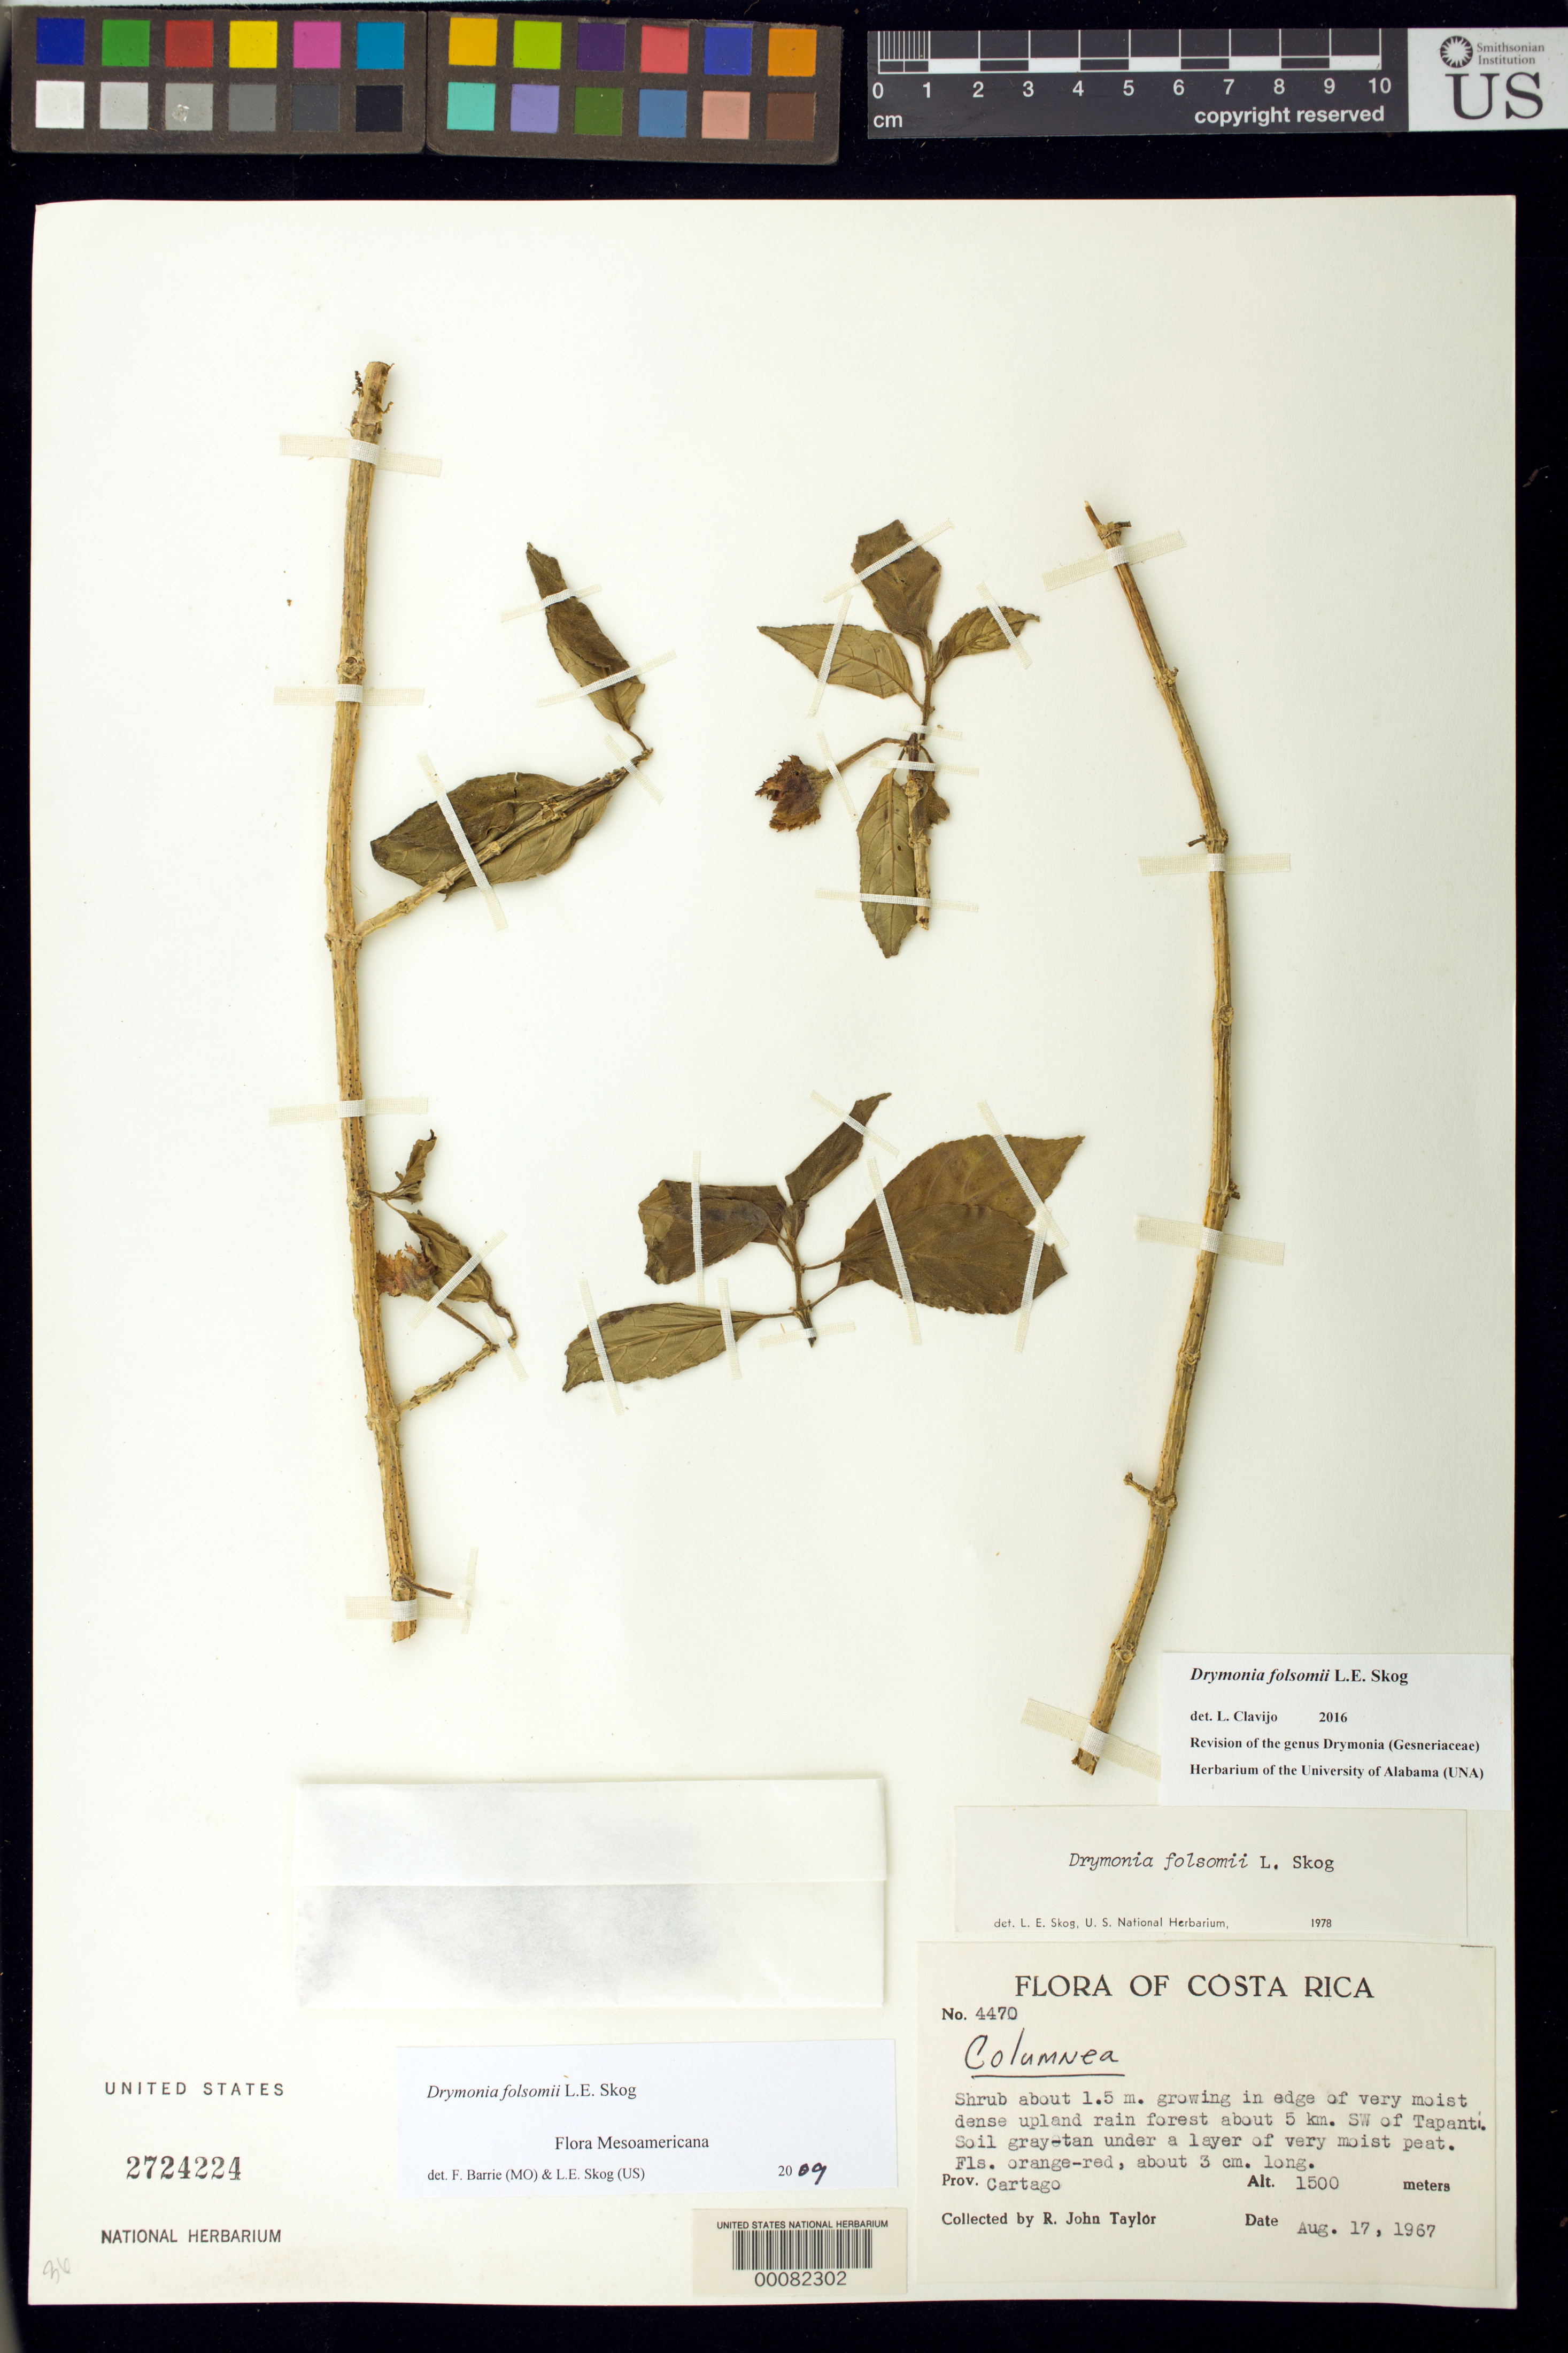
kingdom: Plantae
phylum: Tracheophyta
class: Magnoliopsida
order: Lamiales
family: Gesneriaceae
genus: Drymonia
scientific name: Drymonia folsomii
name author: L.E. Skog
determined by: Skog, Laurence E.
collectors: J. Taylor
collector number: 4470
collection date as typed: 17 Aug 1967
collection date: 1967-08-17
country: Costa Rica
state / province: Cartago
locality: About 5 km SW of Tapantí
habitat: Growing in edge of very moist dense upland rain forest; soil gray-tan under a layer of very moist peat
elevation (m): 1500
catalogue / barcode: US 2724224